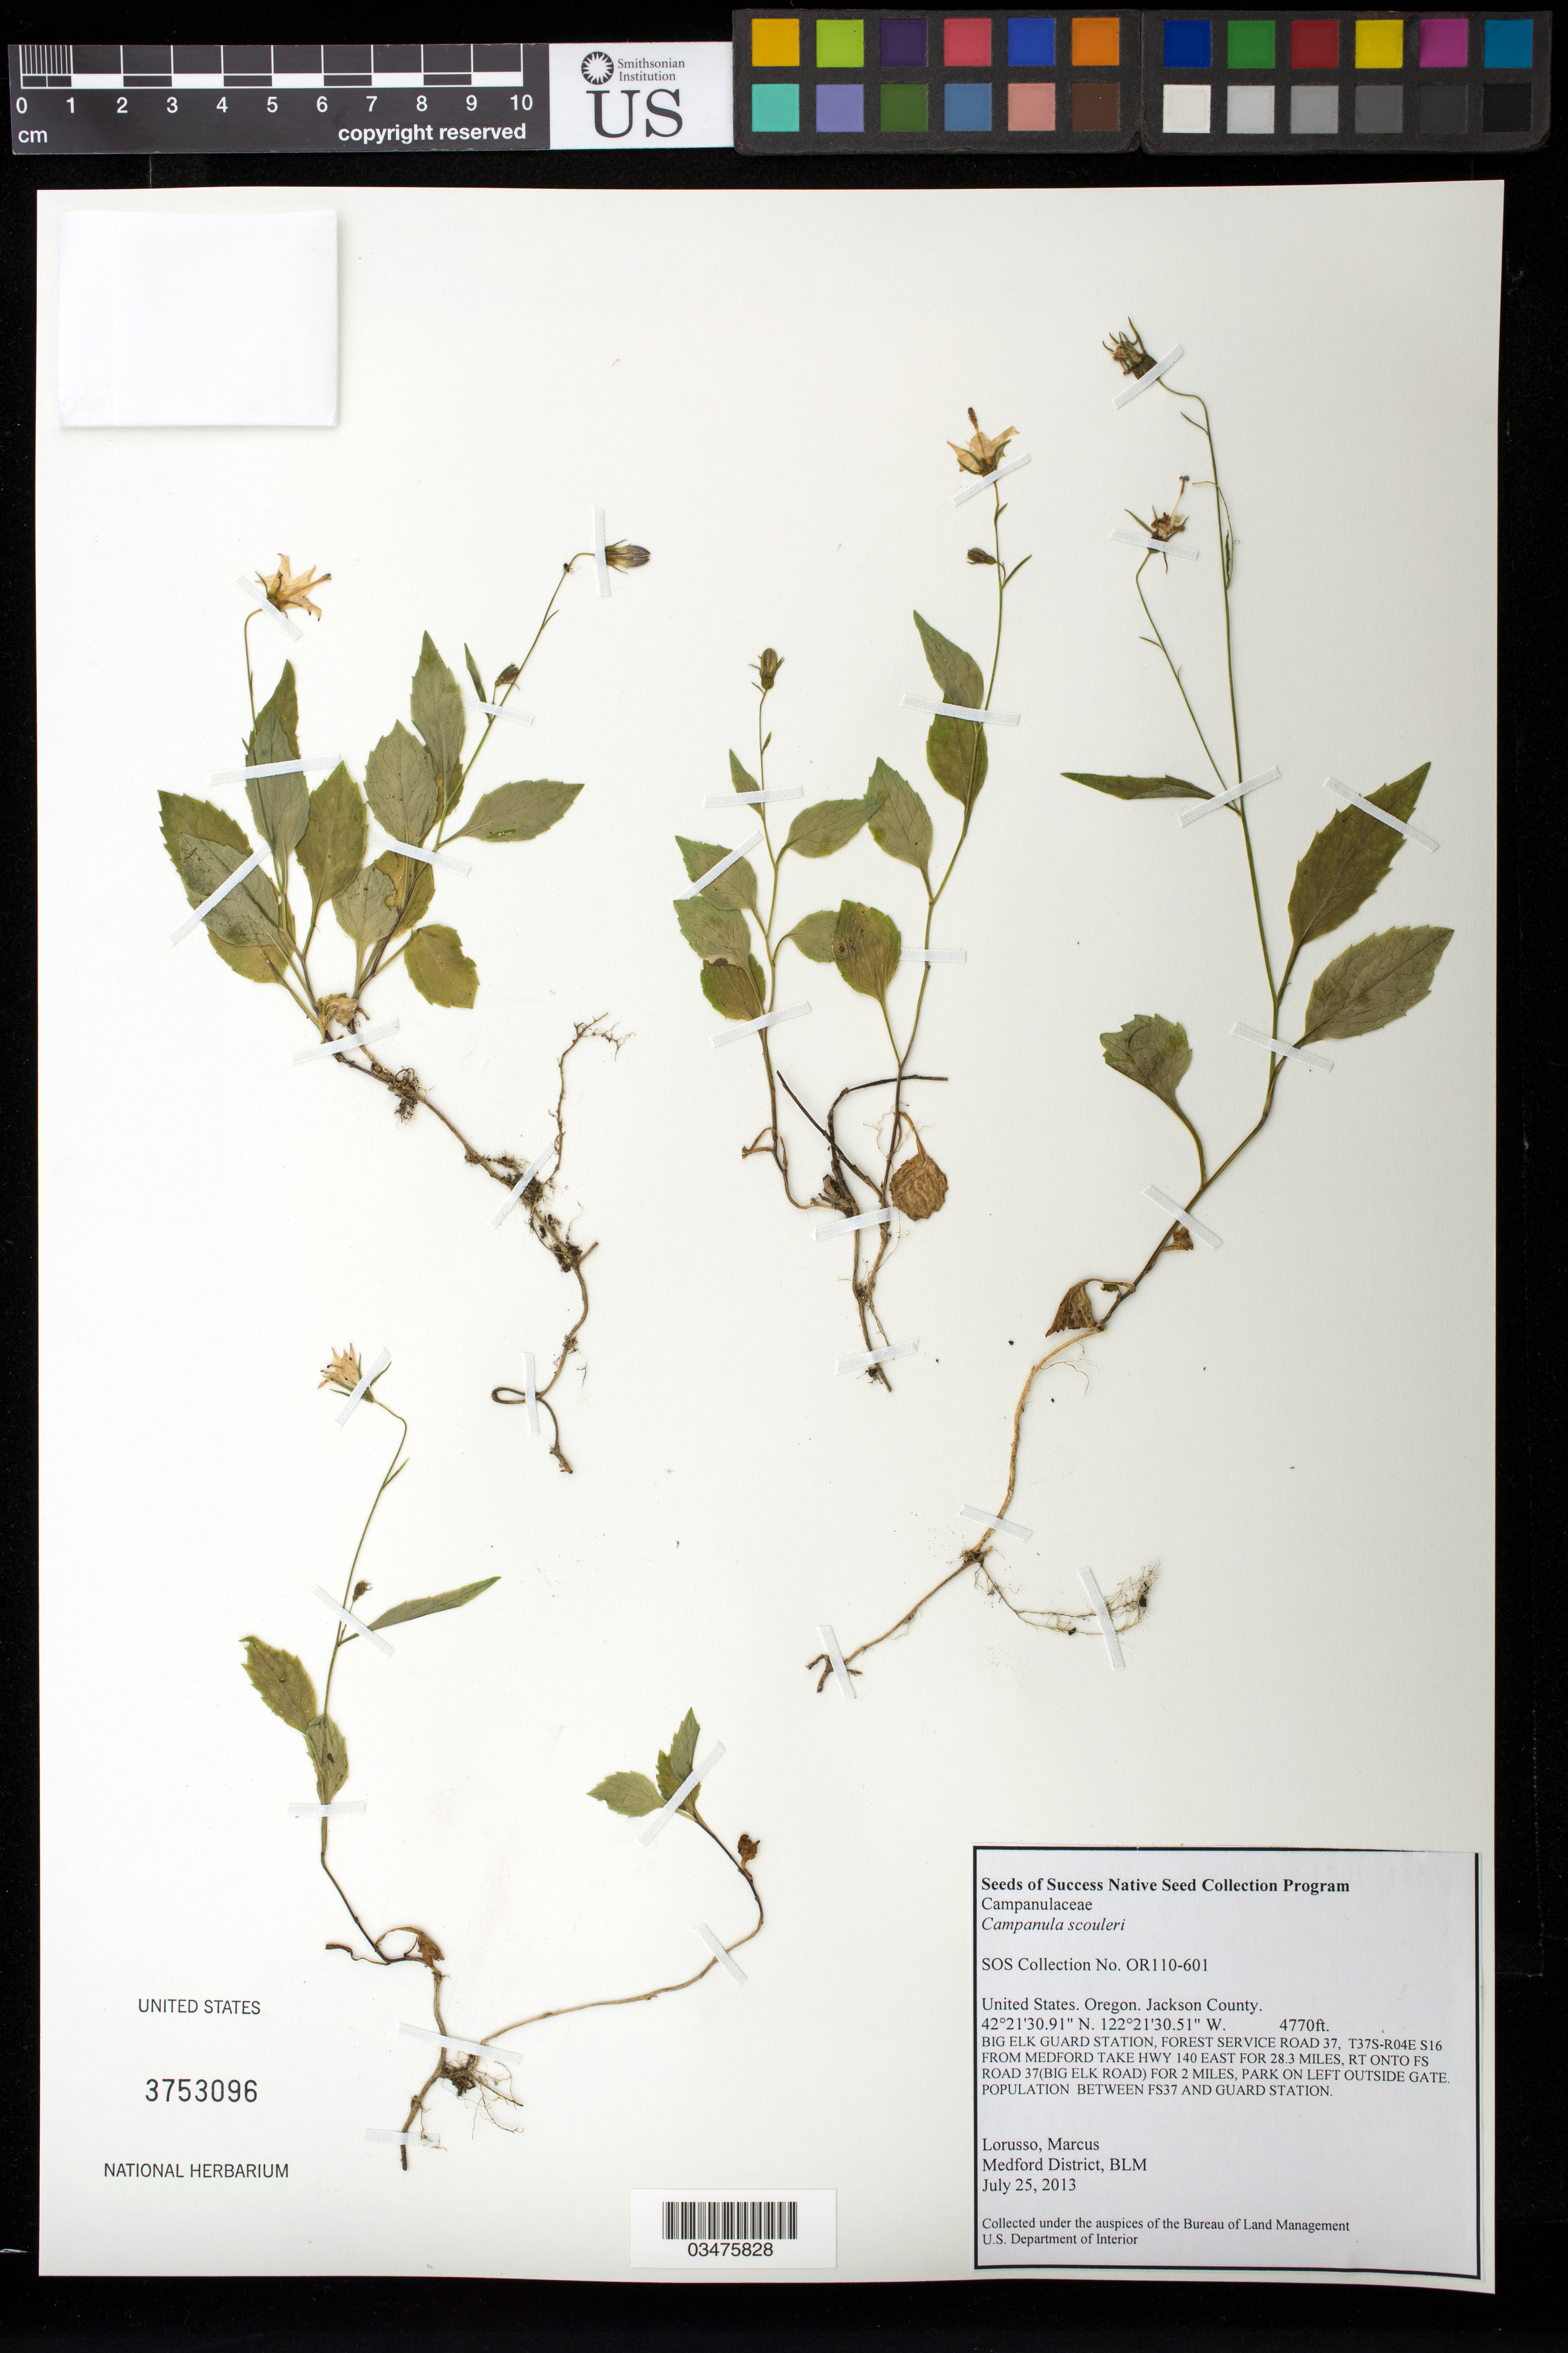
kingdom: Plantae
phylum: Tracheophyta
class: Magnoliopsida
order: Asterales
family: Campanulaceae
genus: Campanula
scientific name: Campanula scouleri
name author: Hook.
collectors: M. Lorusso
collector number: OR110-601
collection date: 2013-07-25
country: United States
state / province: Oregon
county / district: Jackson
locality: Big Elk Guard Station, Forest Service Road 37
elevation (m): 1454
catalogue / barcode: US 3753096